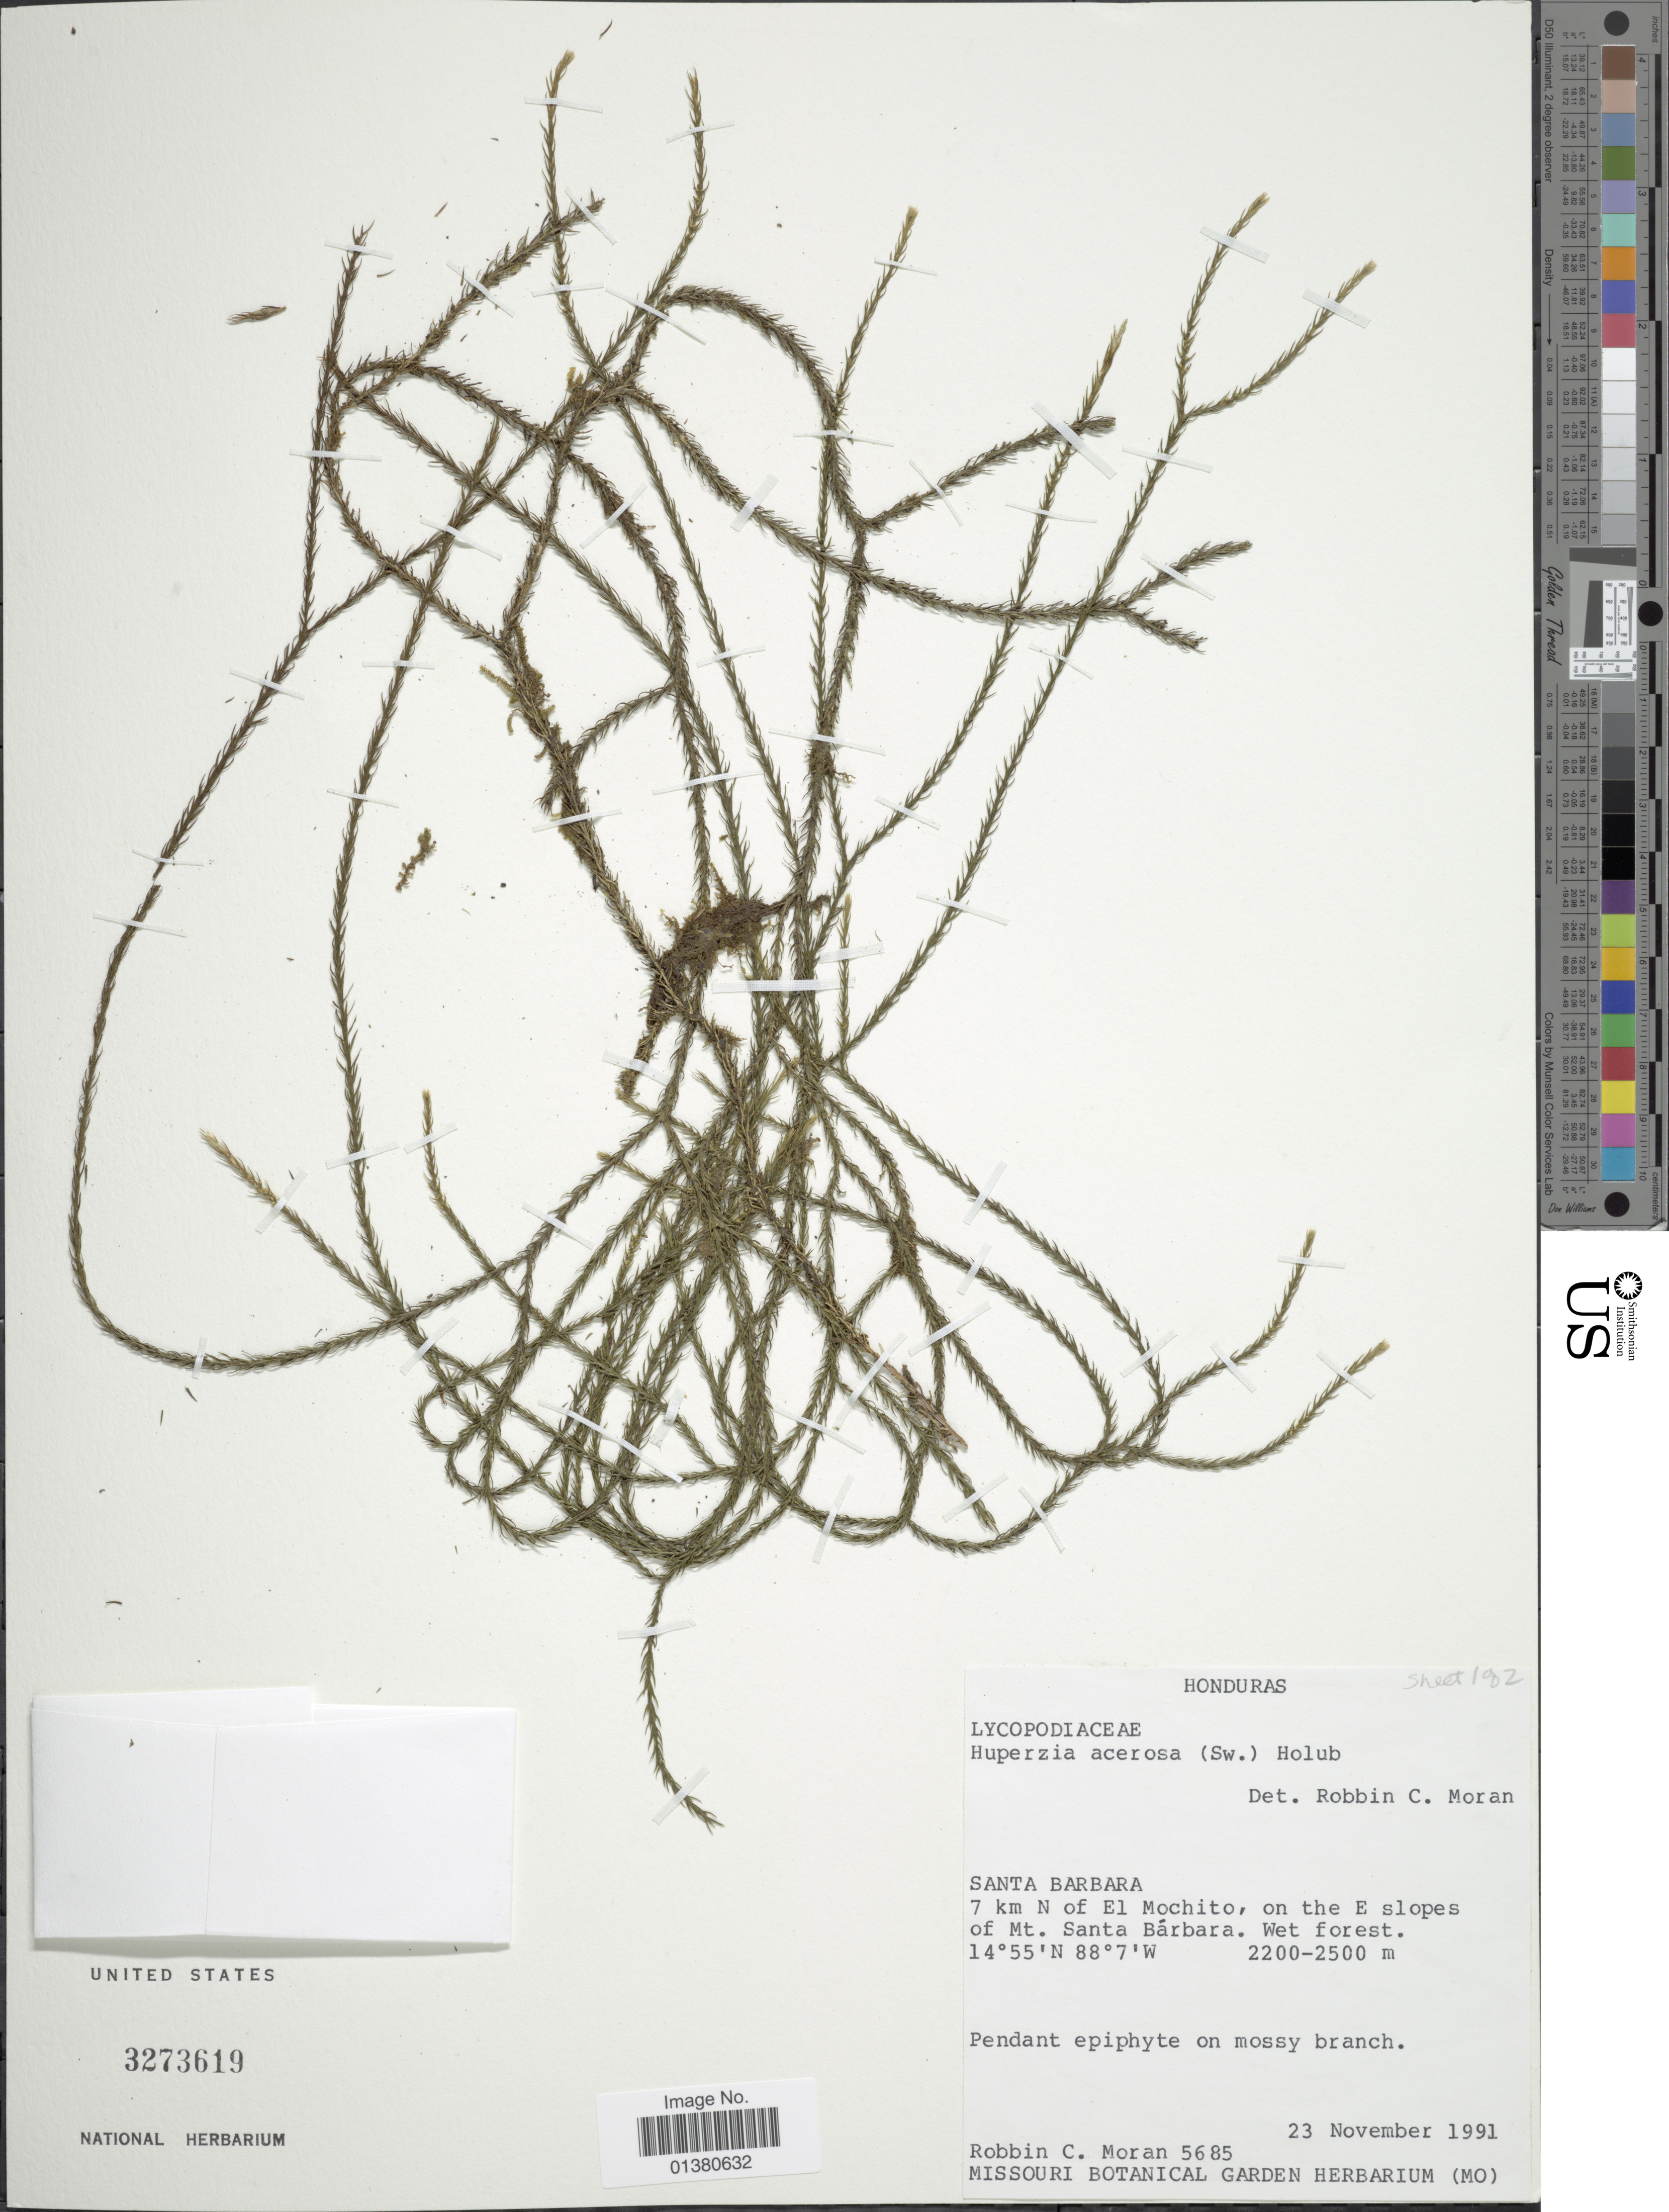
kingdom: Plantae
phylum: Tracheophyta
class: Lycopodiopsida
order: Lycopodiales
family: Lycopodiaceae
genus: Phlegmariurus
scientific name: Phlegmariurus acerosus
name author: (Sw.) B. Øllg.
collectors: R. C. Moran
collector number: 5685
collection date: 1991-11-23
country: Honduras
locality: Santa Barbara, 7 km N of El Michito, on the E slopes of Mt. Santa Barbara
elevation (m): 2200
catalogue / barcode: US 3273619